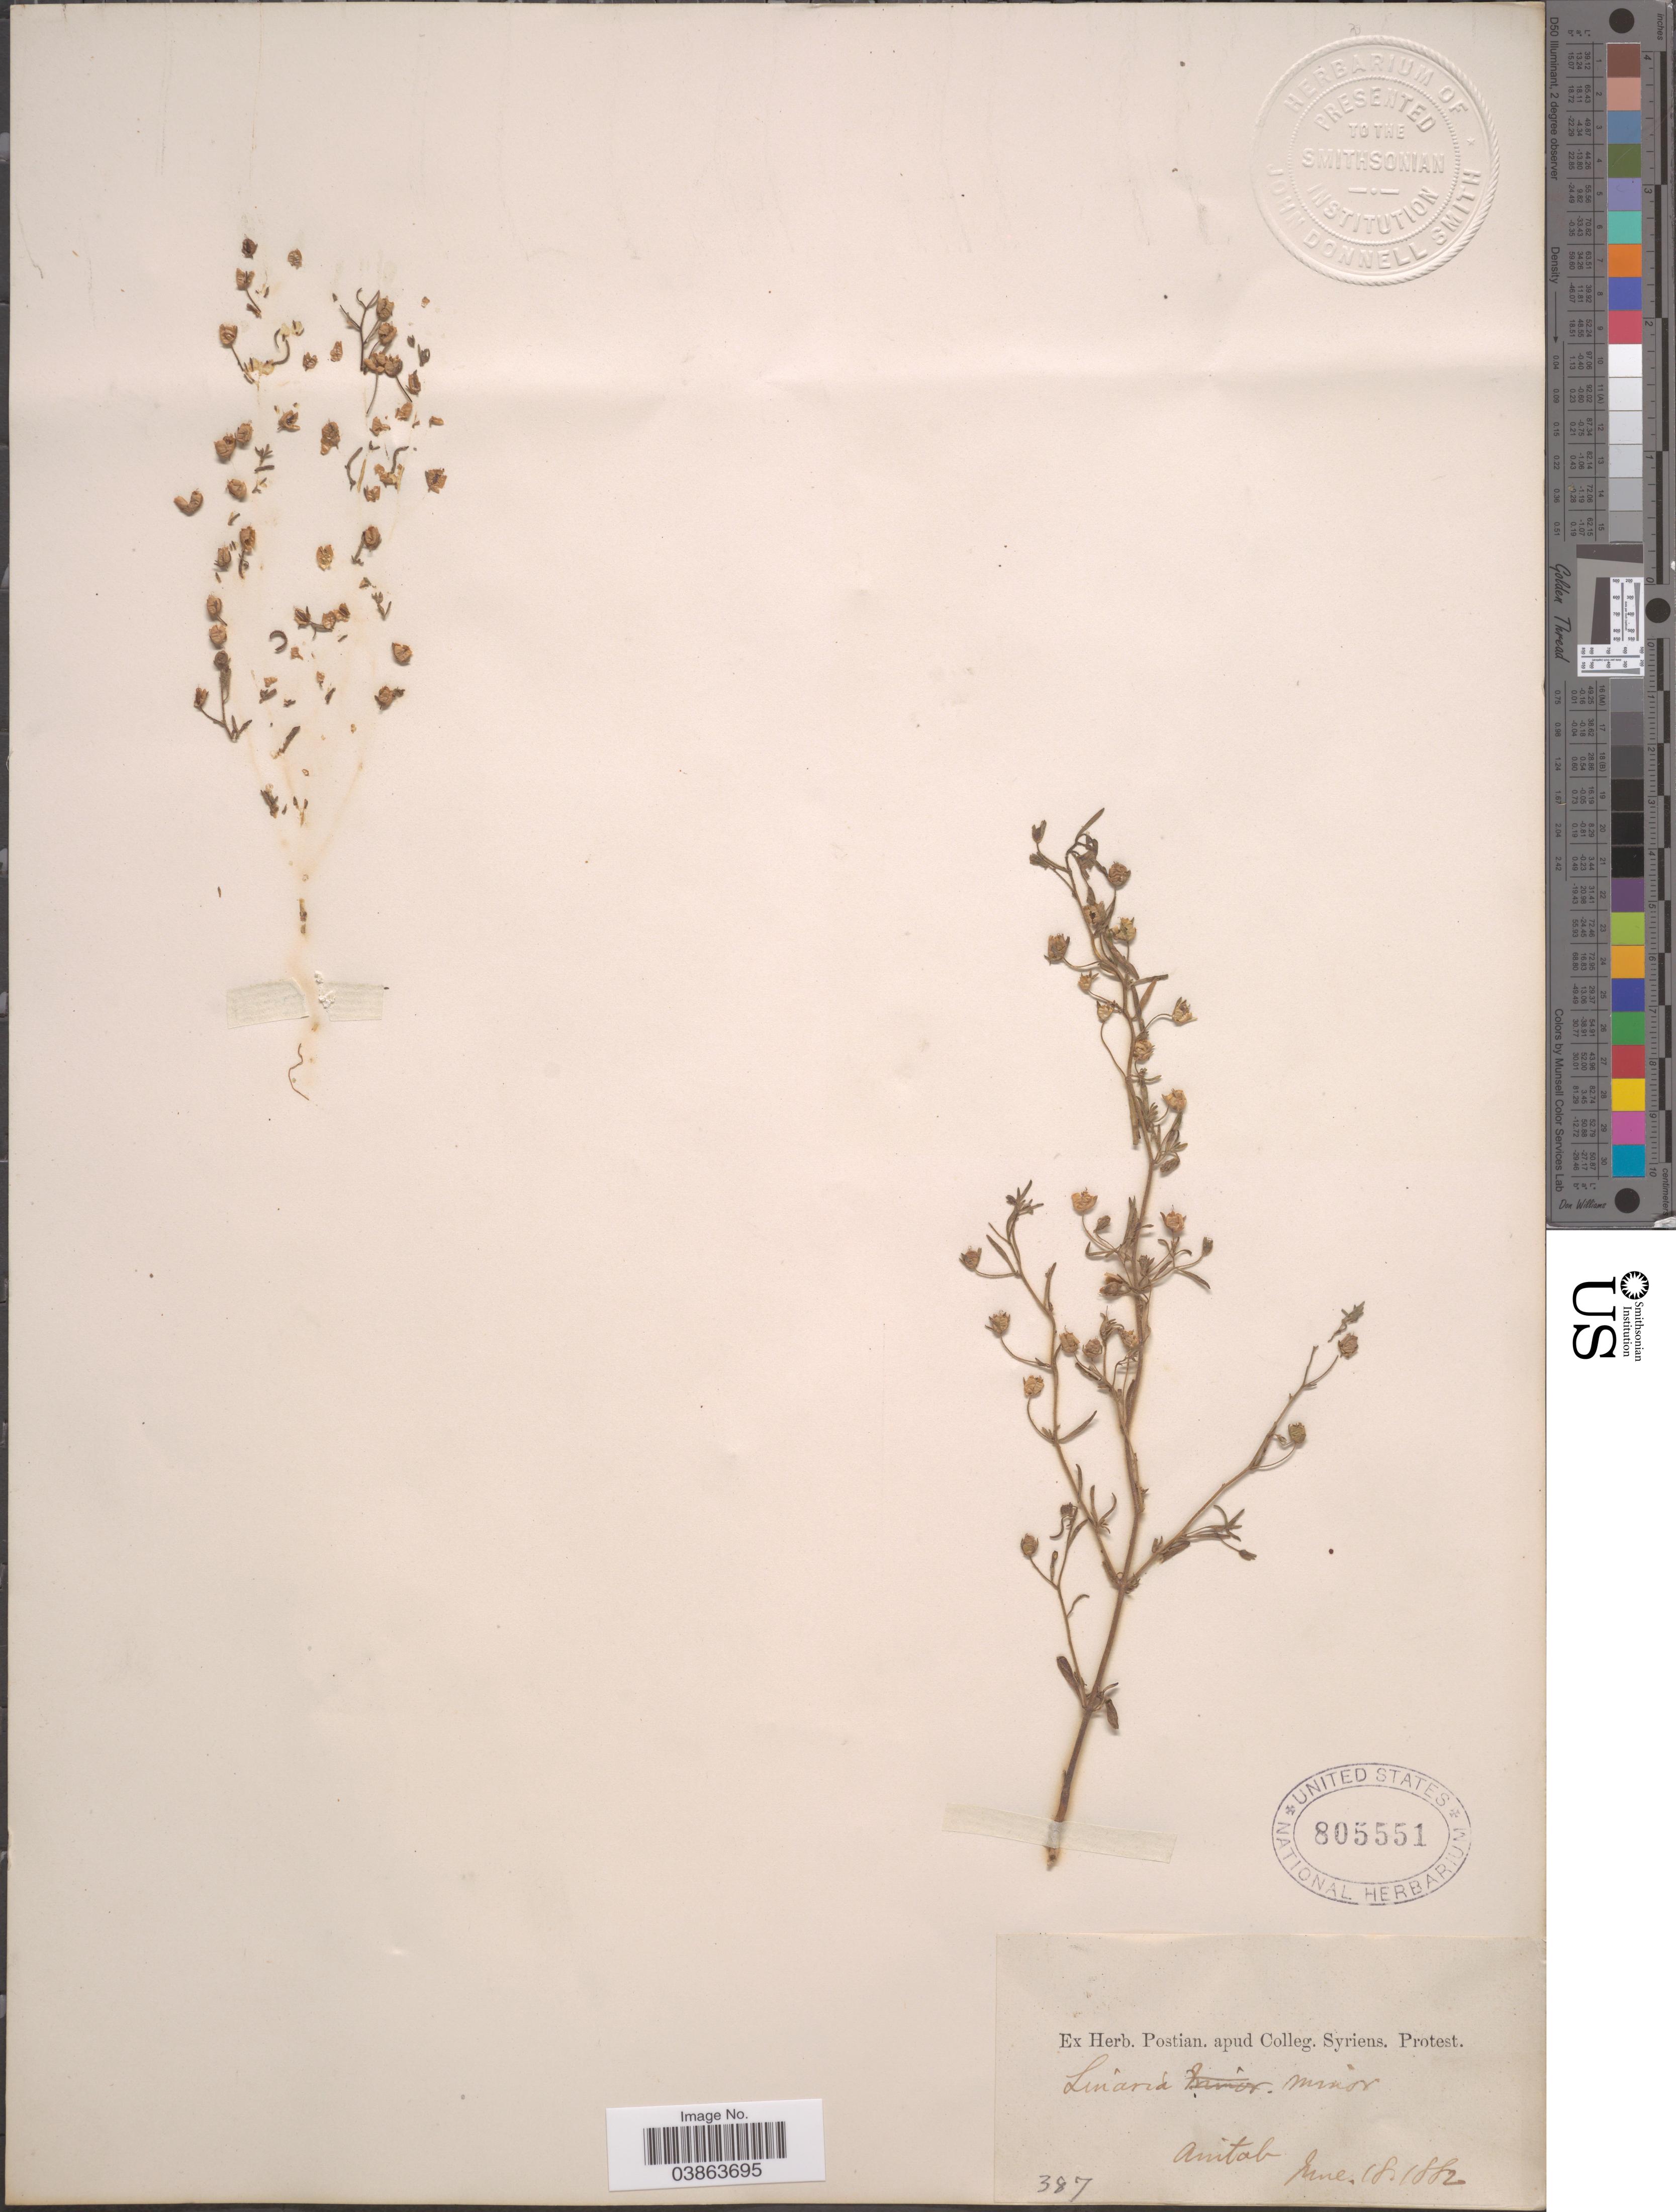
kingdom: Plantae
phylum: Tracheophyta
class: Magnoliopsida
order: Lamiales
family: Plantaginaceae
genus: Linaria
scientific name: Linaria minor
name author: (L.) Desf.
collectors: ex herb. Postian. apud Colleg. Syriens. Protest. USE "Fannie P. A. Shepard" (10308853) AS PRIMARY COLLECTOR INSTEAD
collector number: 387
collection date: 1882-06-18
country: Turkey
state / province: Gaziantep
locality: Aintab.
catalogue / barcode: US 805551